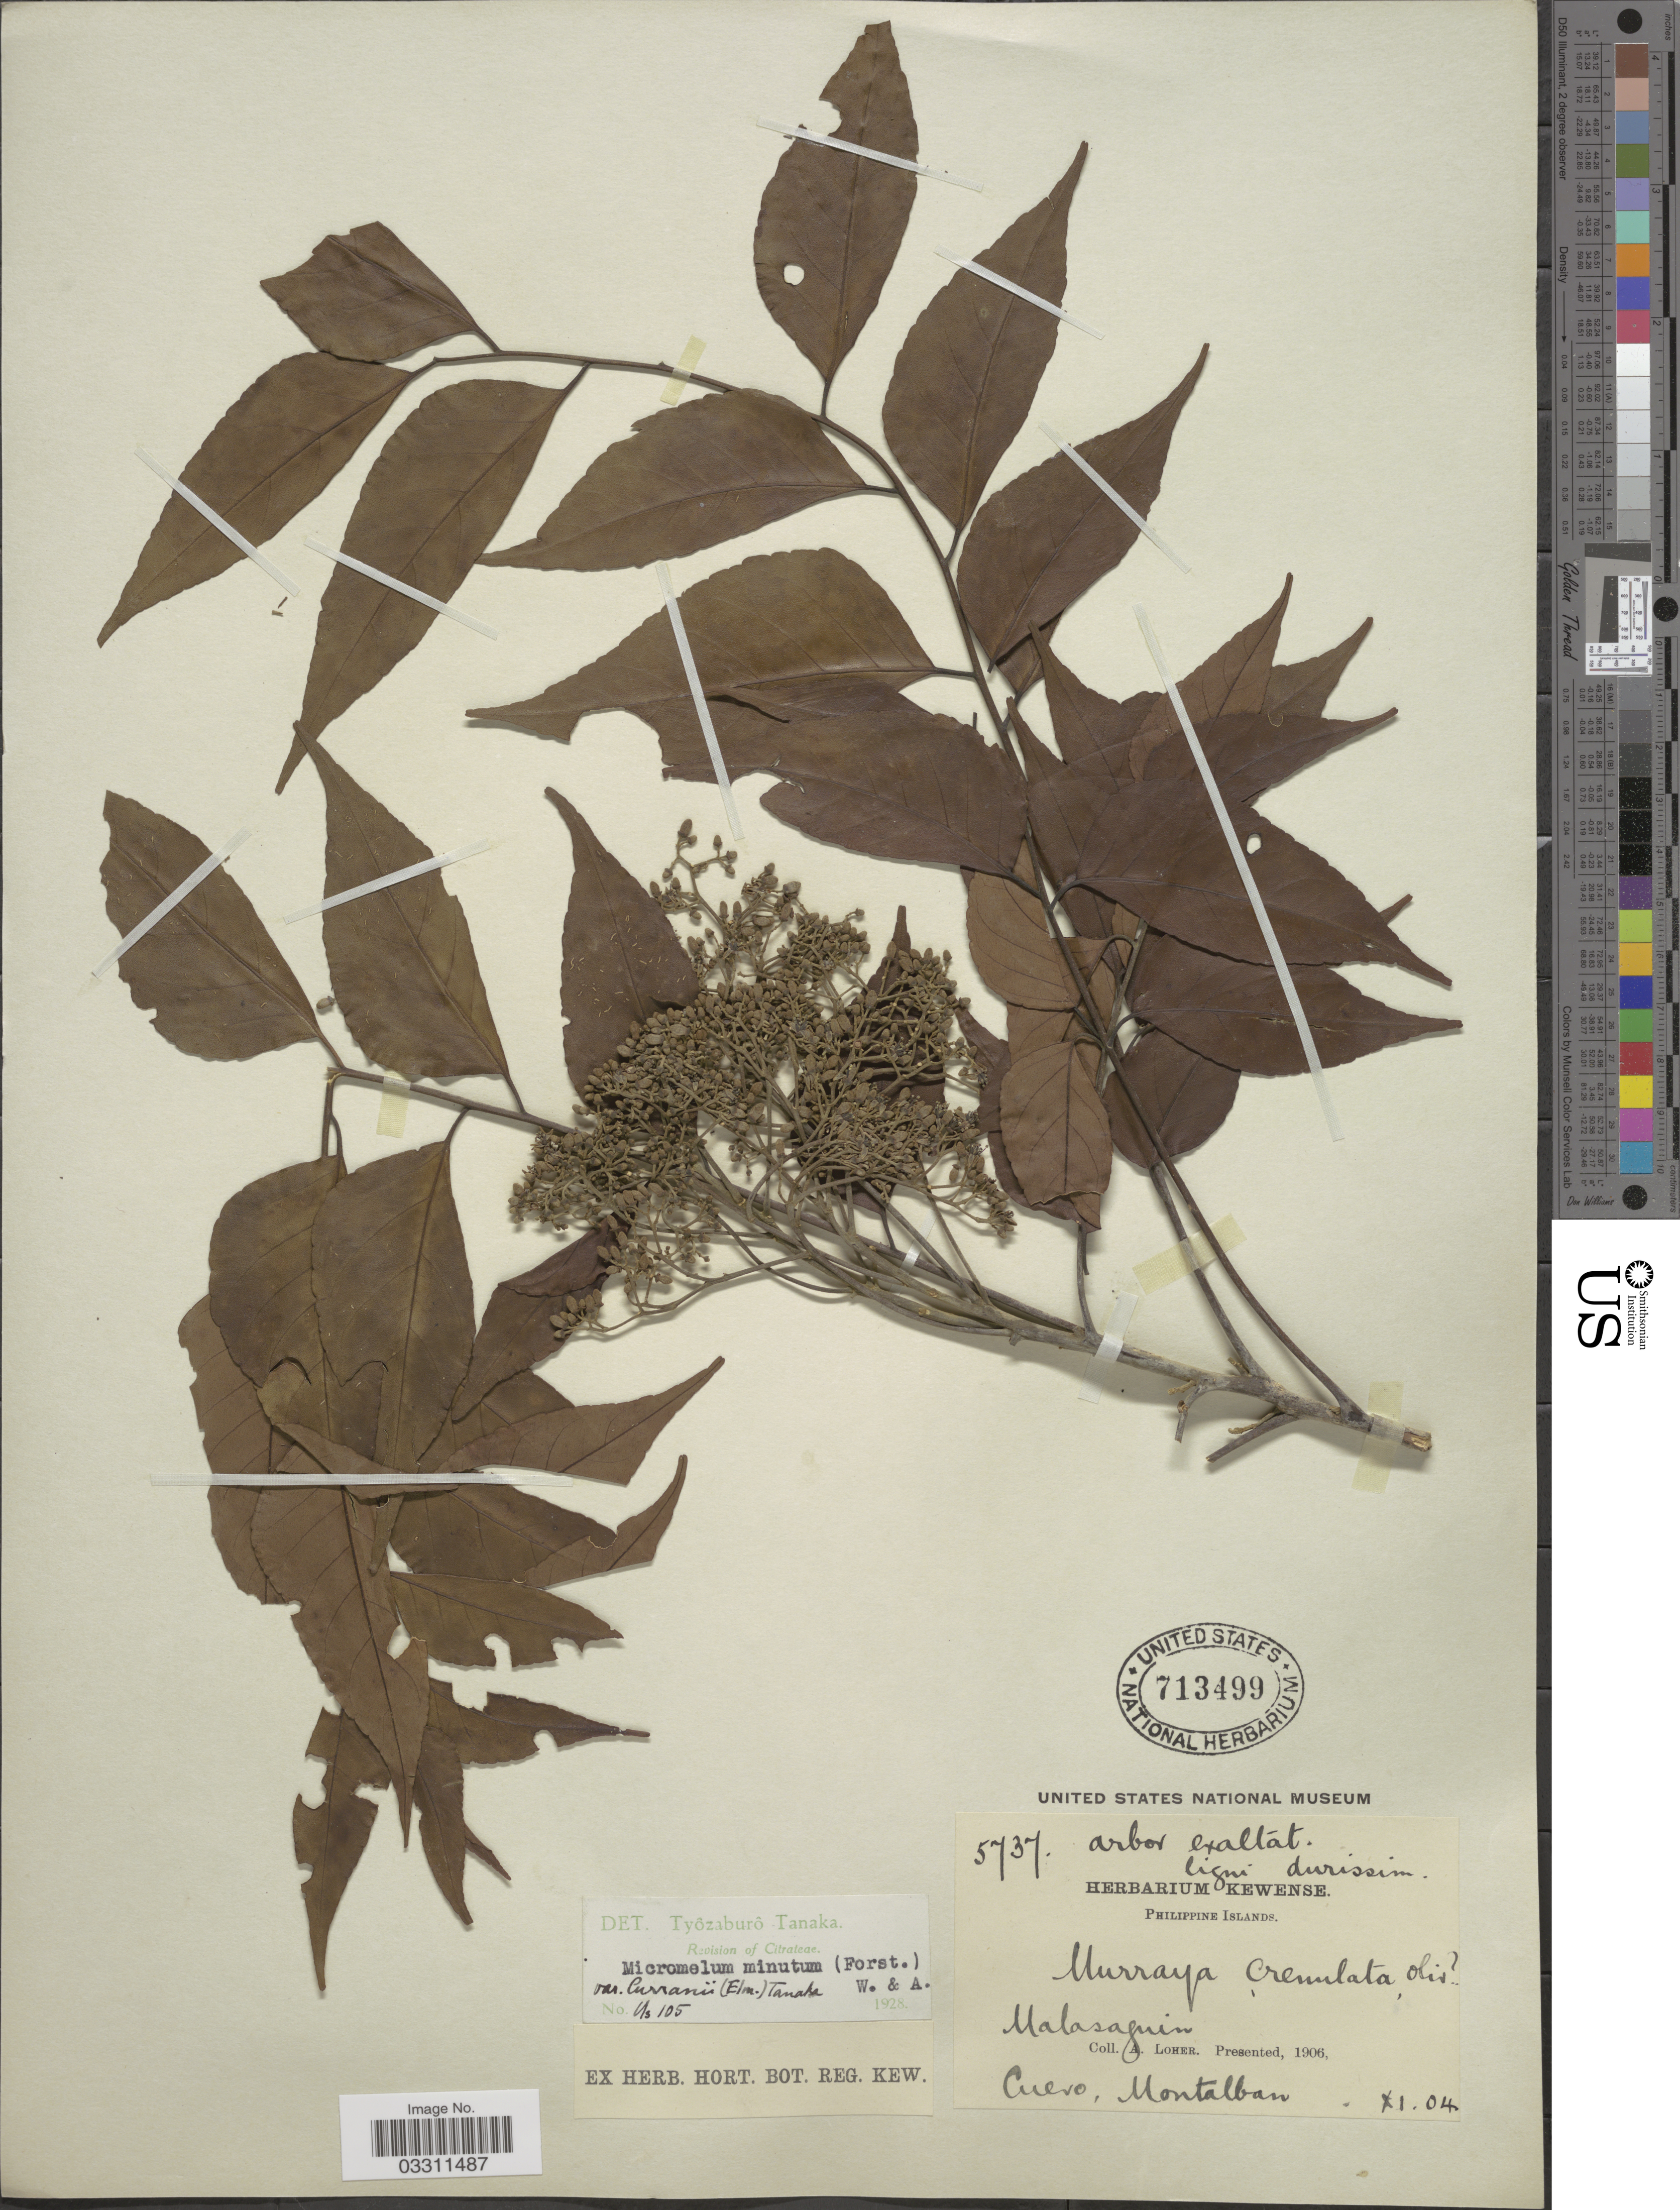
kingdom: Plantae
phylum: Tracheophyta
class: Magnoliopsida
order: Sapindales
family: Rutaceae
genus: Micromelum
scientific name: Micromelum minutum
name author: (G. Forst.) Wight & Arn.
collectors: A. Loher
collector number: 5737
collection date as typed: Transcribed d/m/y: /11/4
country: Philippines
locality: Malasaguin. Cuevo, Montalban.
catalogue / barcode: US 713499